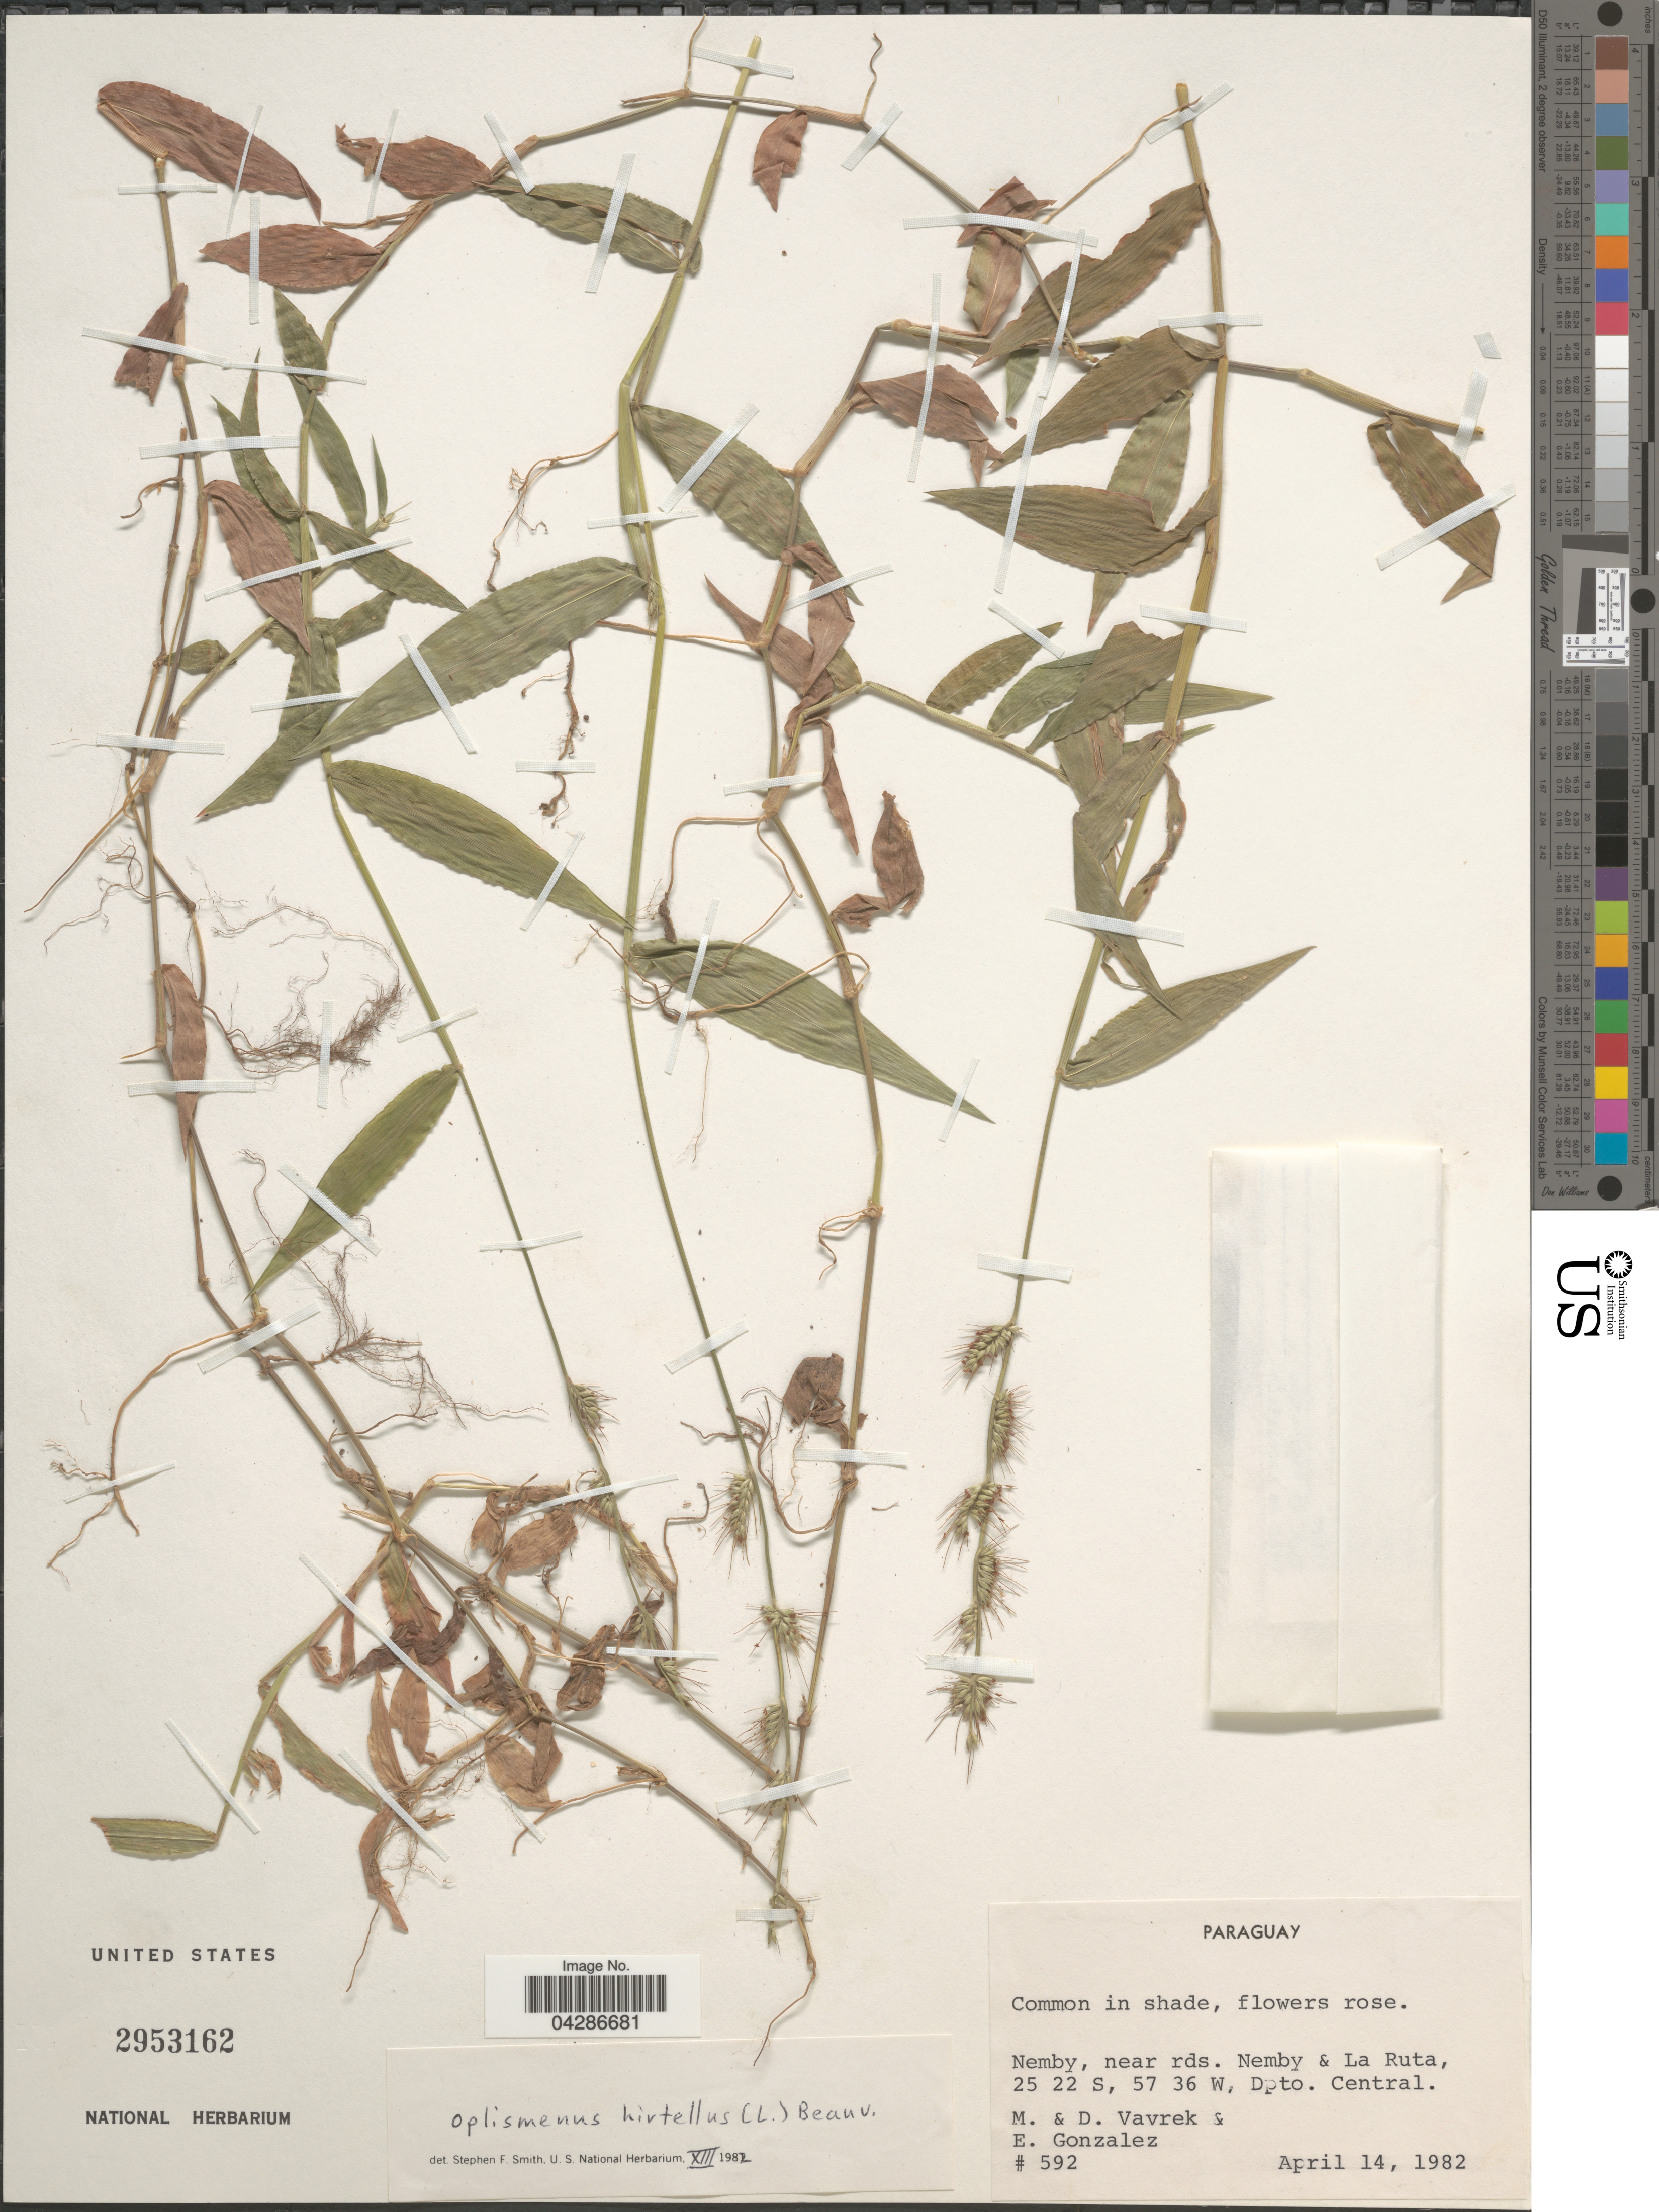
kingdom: Plantae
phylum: Tracheophyta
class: Liliopsida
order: Poales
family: Poaceae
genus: Oplismenus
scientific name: Oplismenus hirtellus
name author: (L.) P. Beauv.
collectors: M. Vavrek, D. Vavrek & E. González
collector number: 592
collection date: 1982-04-14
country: Paraguay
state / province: Central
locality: Nemby, near rds. Nemby & La Ruta, Dpto. Central.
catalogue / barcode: US 2953162